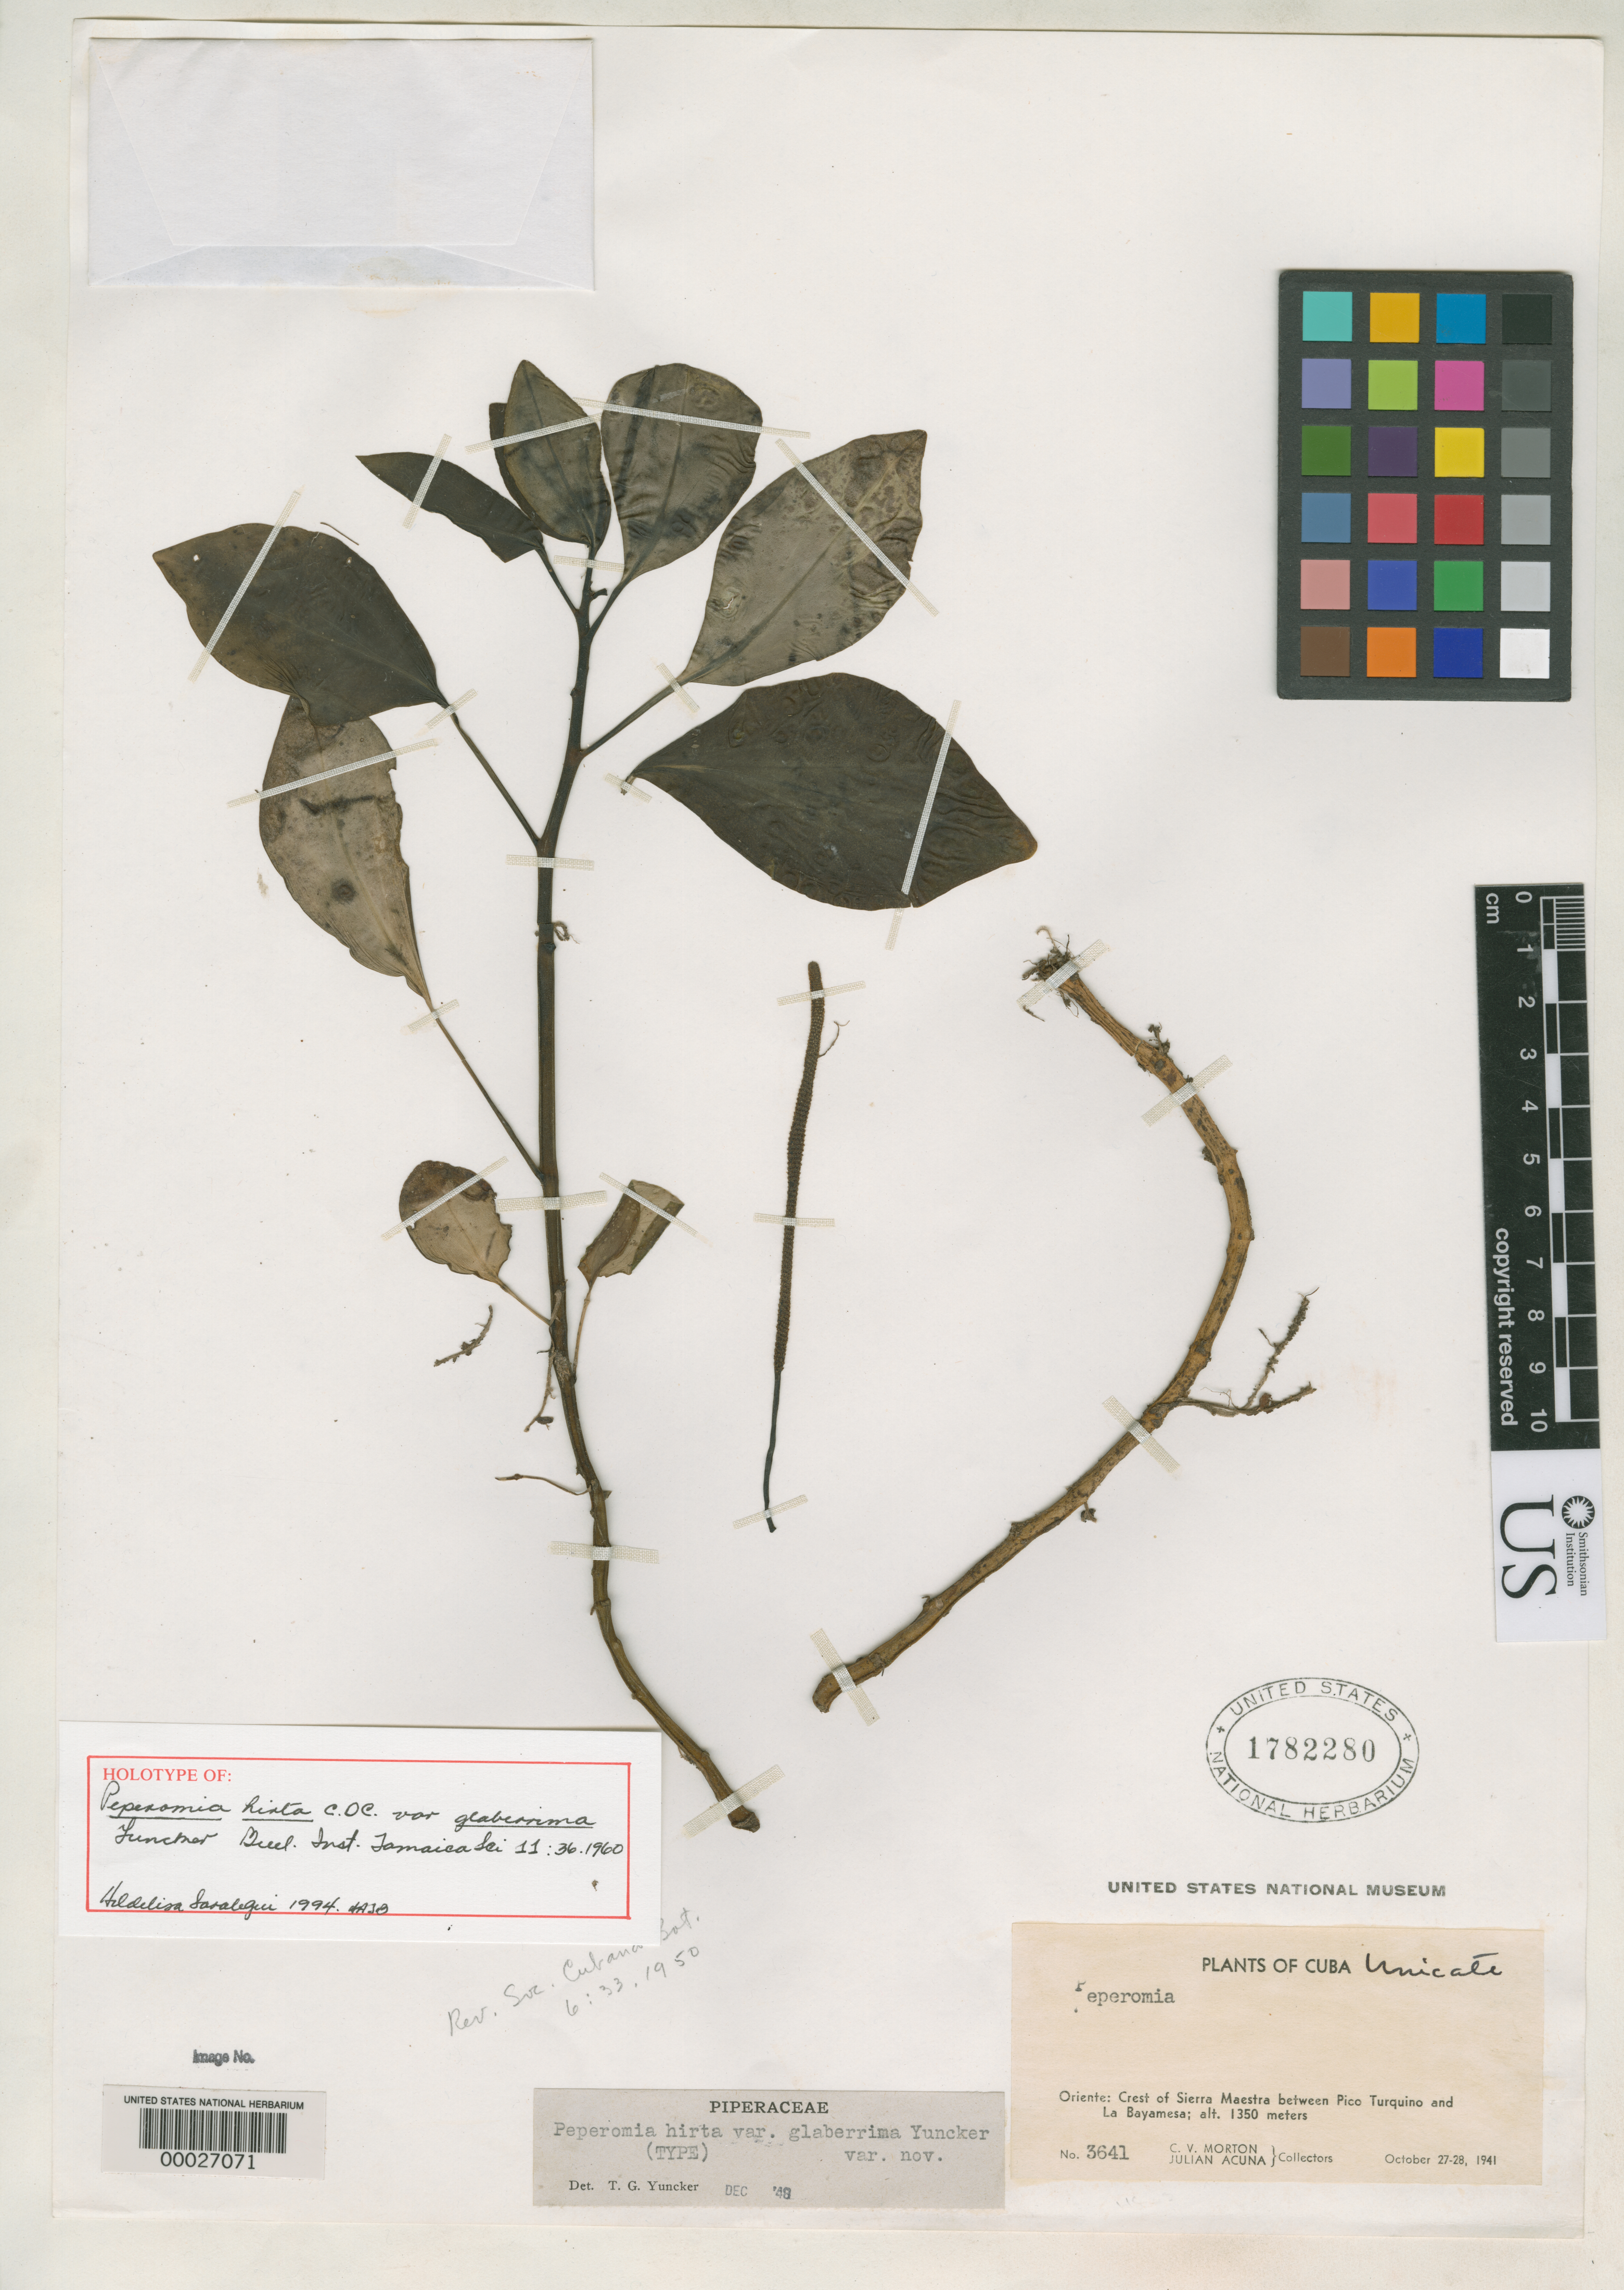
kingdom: Plantae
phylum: Tracheophyta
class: Magnoliopsida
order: Piperales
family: Piperaceae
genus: Peperomia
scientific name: Peperomia hirta var. glaberrima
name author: Yunck.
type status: Holotype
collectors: C. V. Morton & J. B. Acuña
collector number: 3641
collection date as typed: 27 Oct 1941 to 28 Oct 1941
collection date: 1941-10-27/1941-10-28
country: Cuba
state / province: Oriente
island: Greater Antilles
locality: Crest of Sierre Maestra between Pico Turquino & La Bayamesa.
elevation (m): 1350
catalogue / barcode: US 1782280